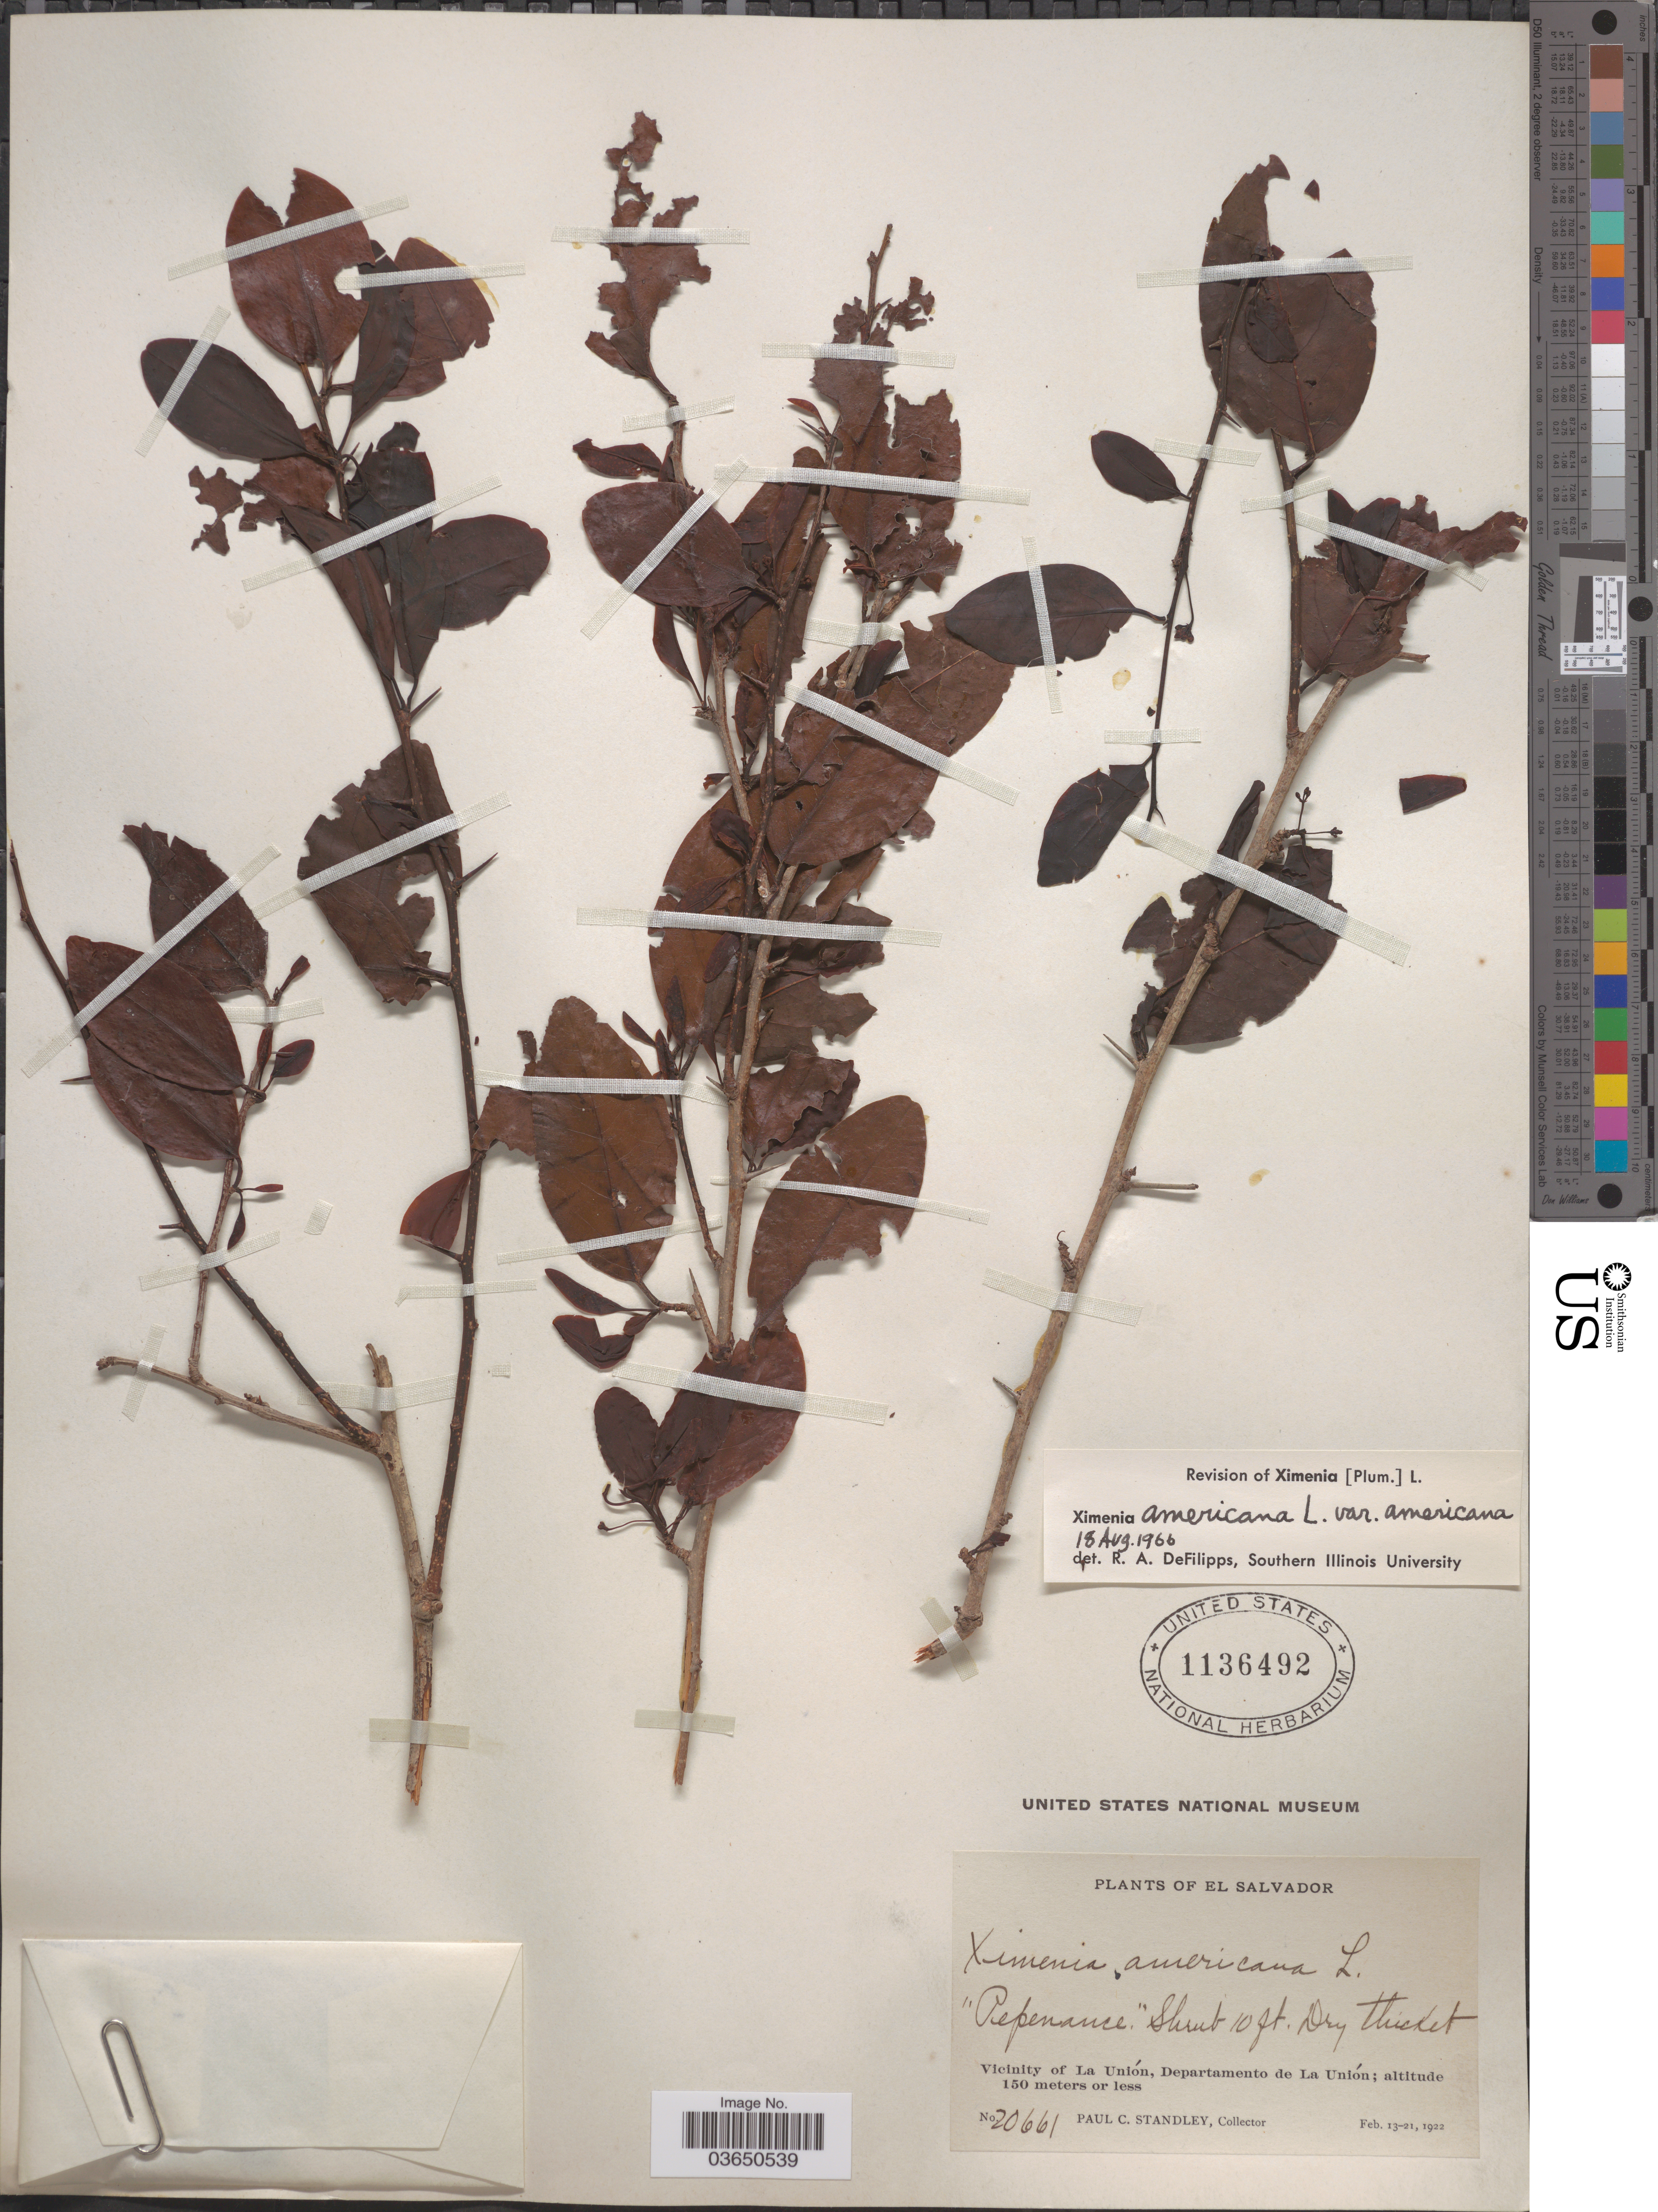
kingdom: Plantae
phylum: Tracheophyta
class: Magnoliopsida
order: Santalales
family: Ximeniaceae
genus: Ximenia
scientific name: Ximenia americana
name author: L.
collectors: P. C. Standley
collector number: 20661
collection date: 1922-02-13/1922-02-21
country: El Salvador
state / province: La Union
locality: Vicinity of La Unión, Departamento de La Unión.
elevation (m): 150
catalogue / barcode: US 1136492